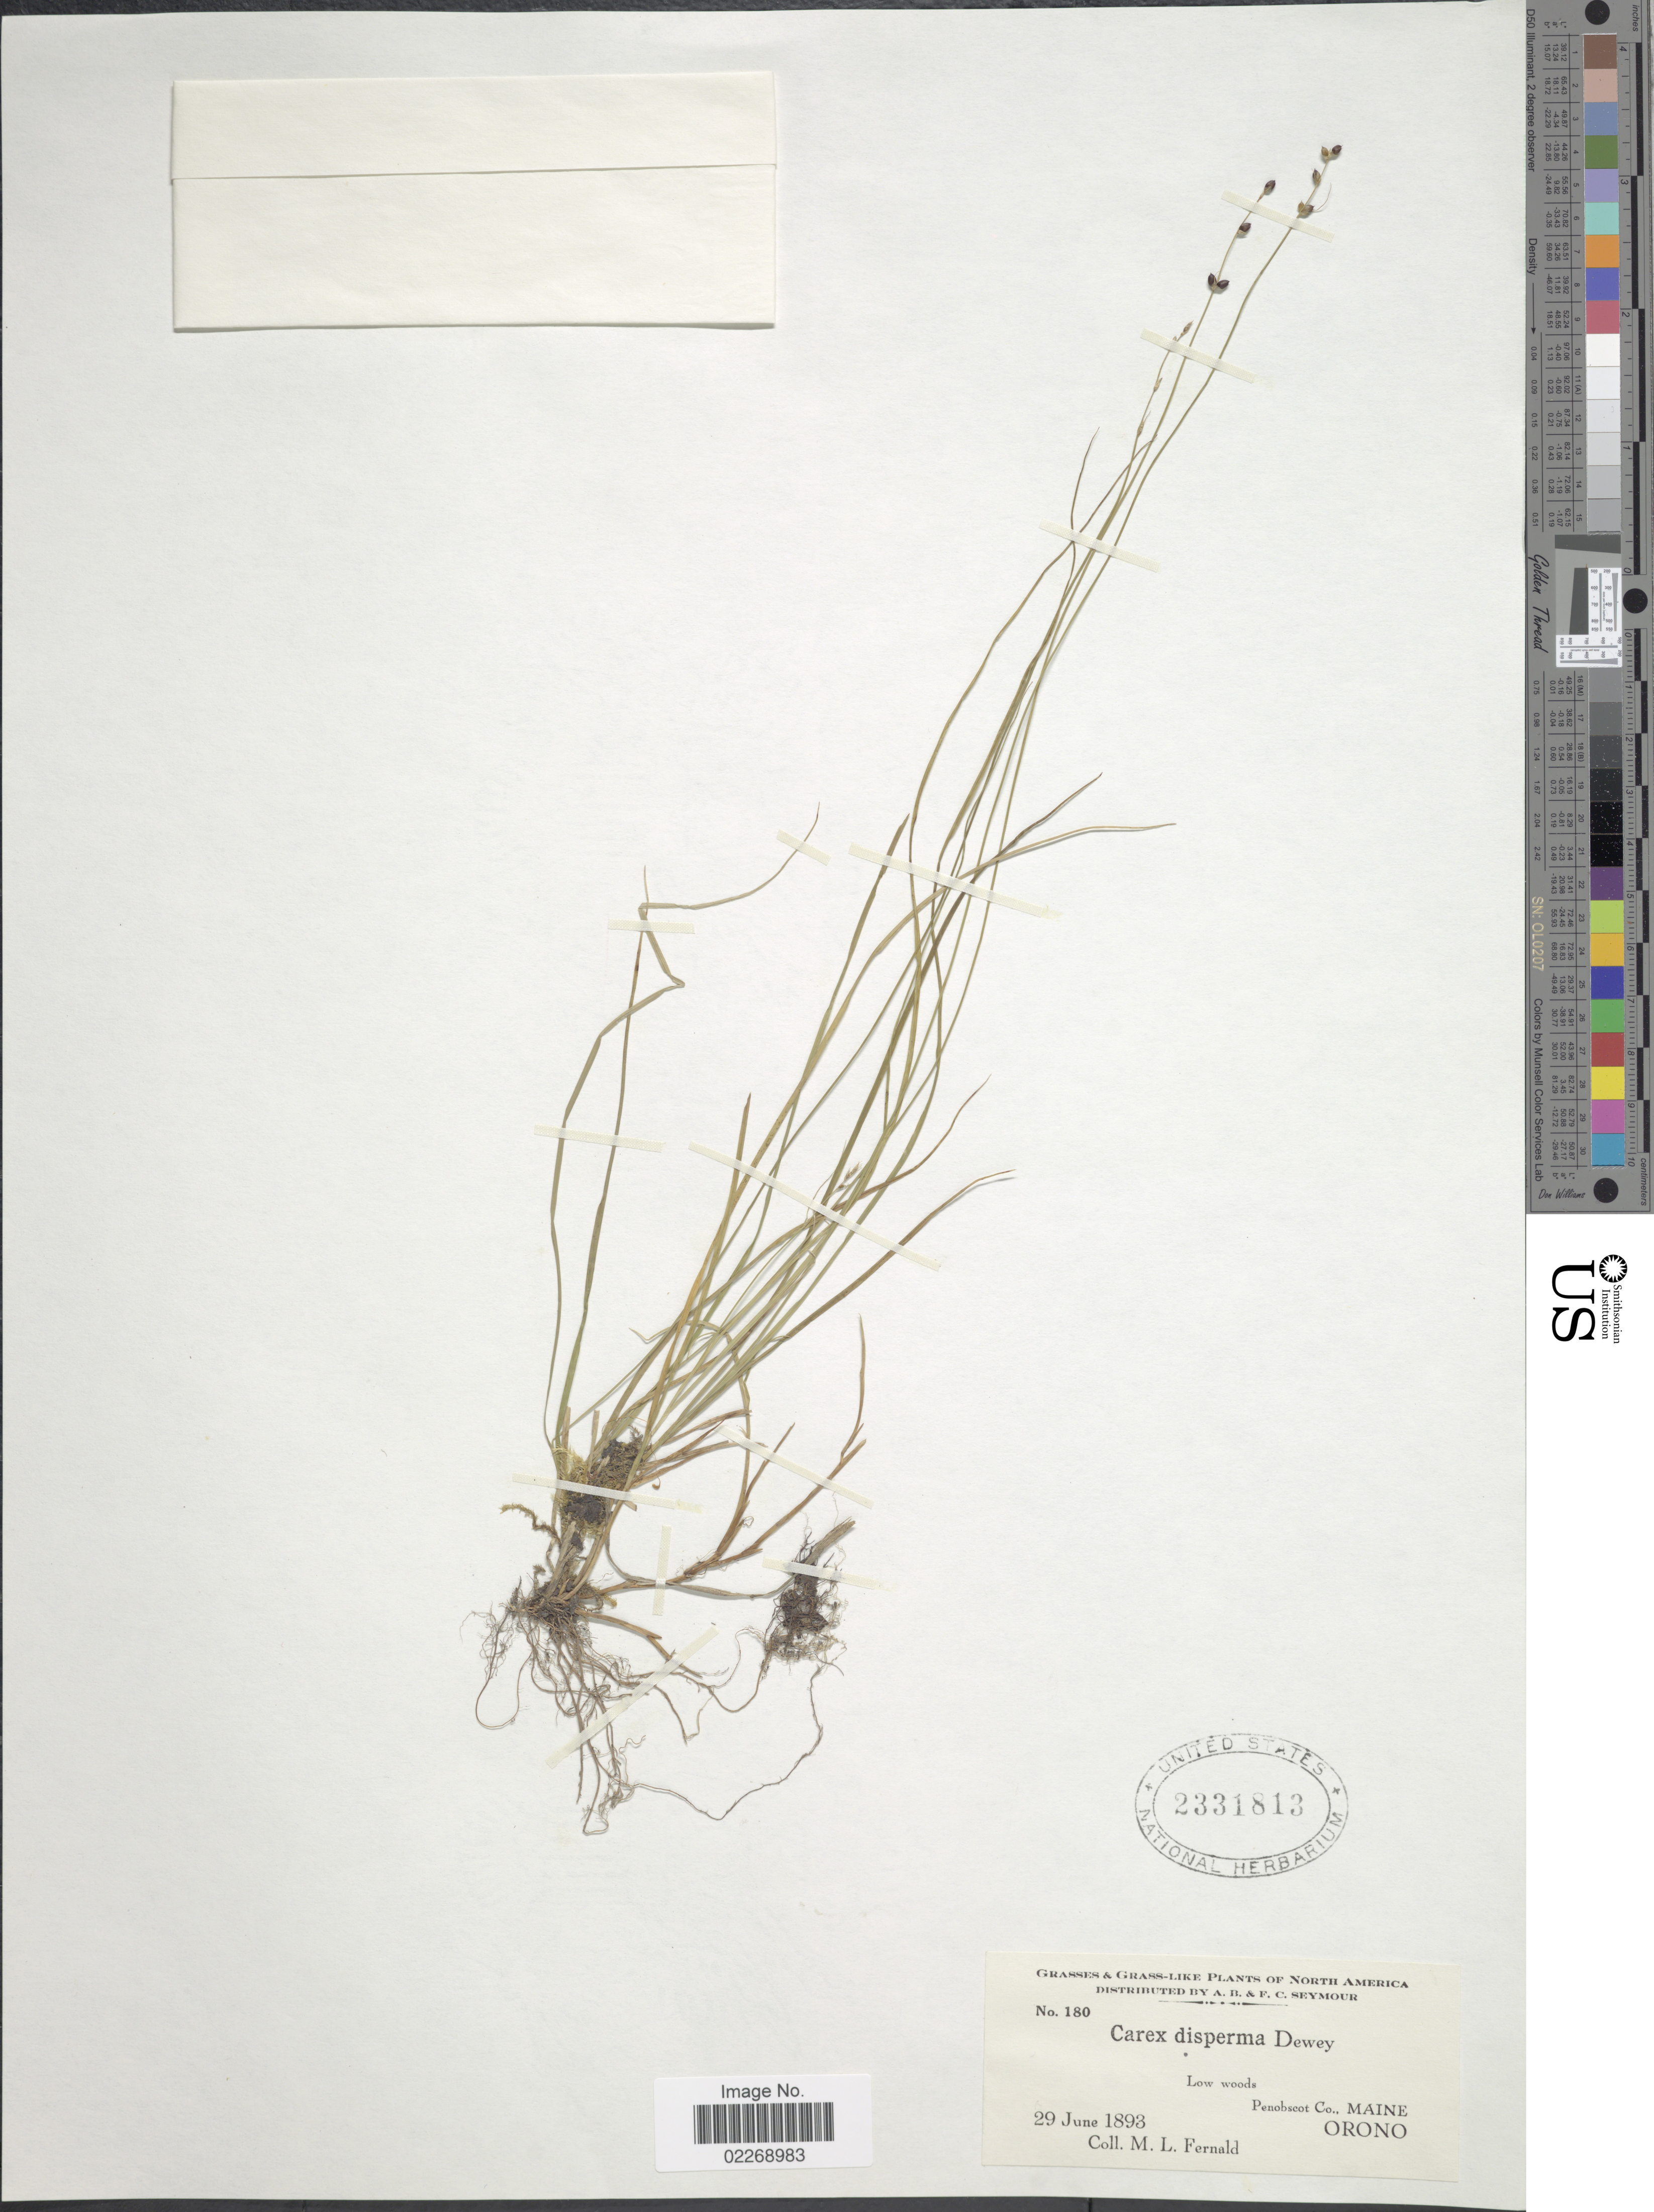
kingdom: Plantae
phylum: Tracheophyta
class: Liliopsida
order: Poales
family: Cyperaceae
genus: Carex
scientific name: Carex disperma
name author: Dewey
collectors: M. L. Fernald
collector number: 180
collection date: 1893-06-29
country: United States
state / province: Maine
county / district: Penobscot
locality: Grasses&Grass-Like of North America, Low woods, Orono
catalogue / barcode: US 2331813